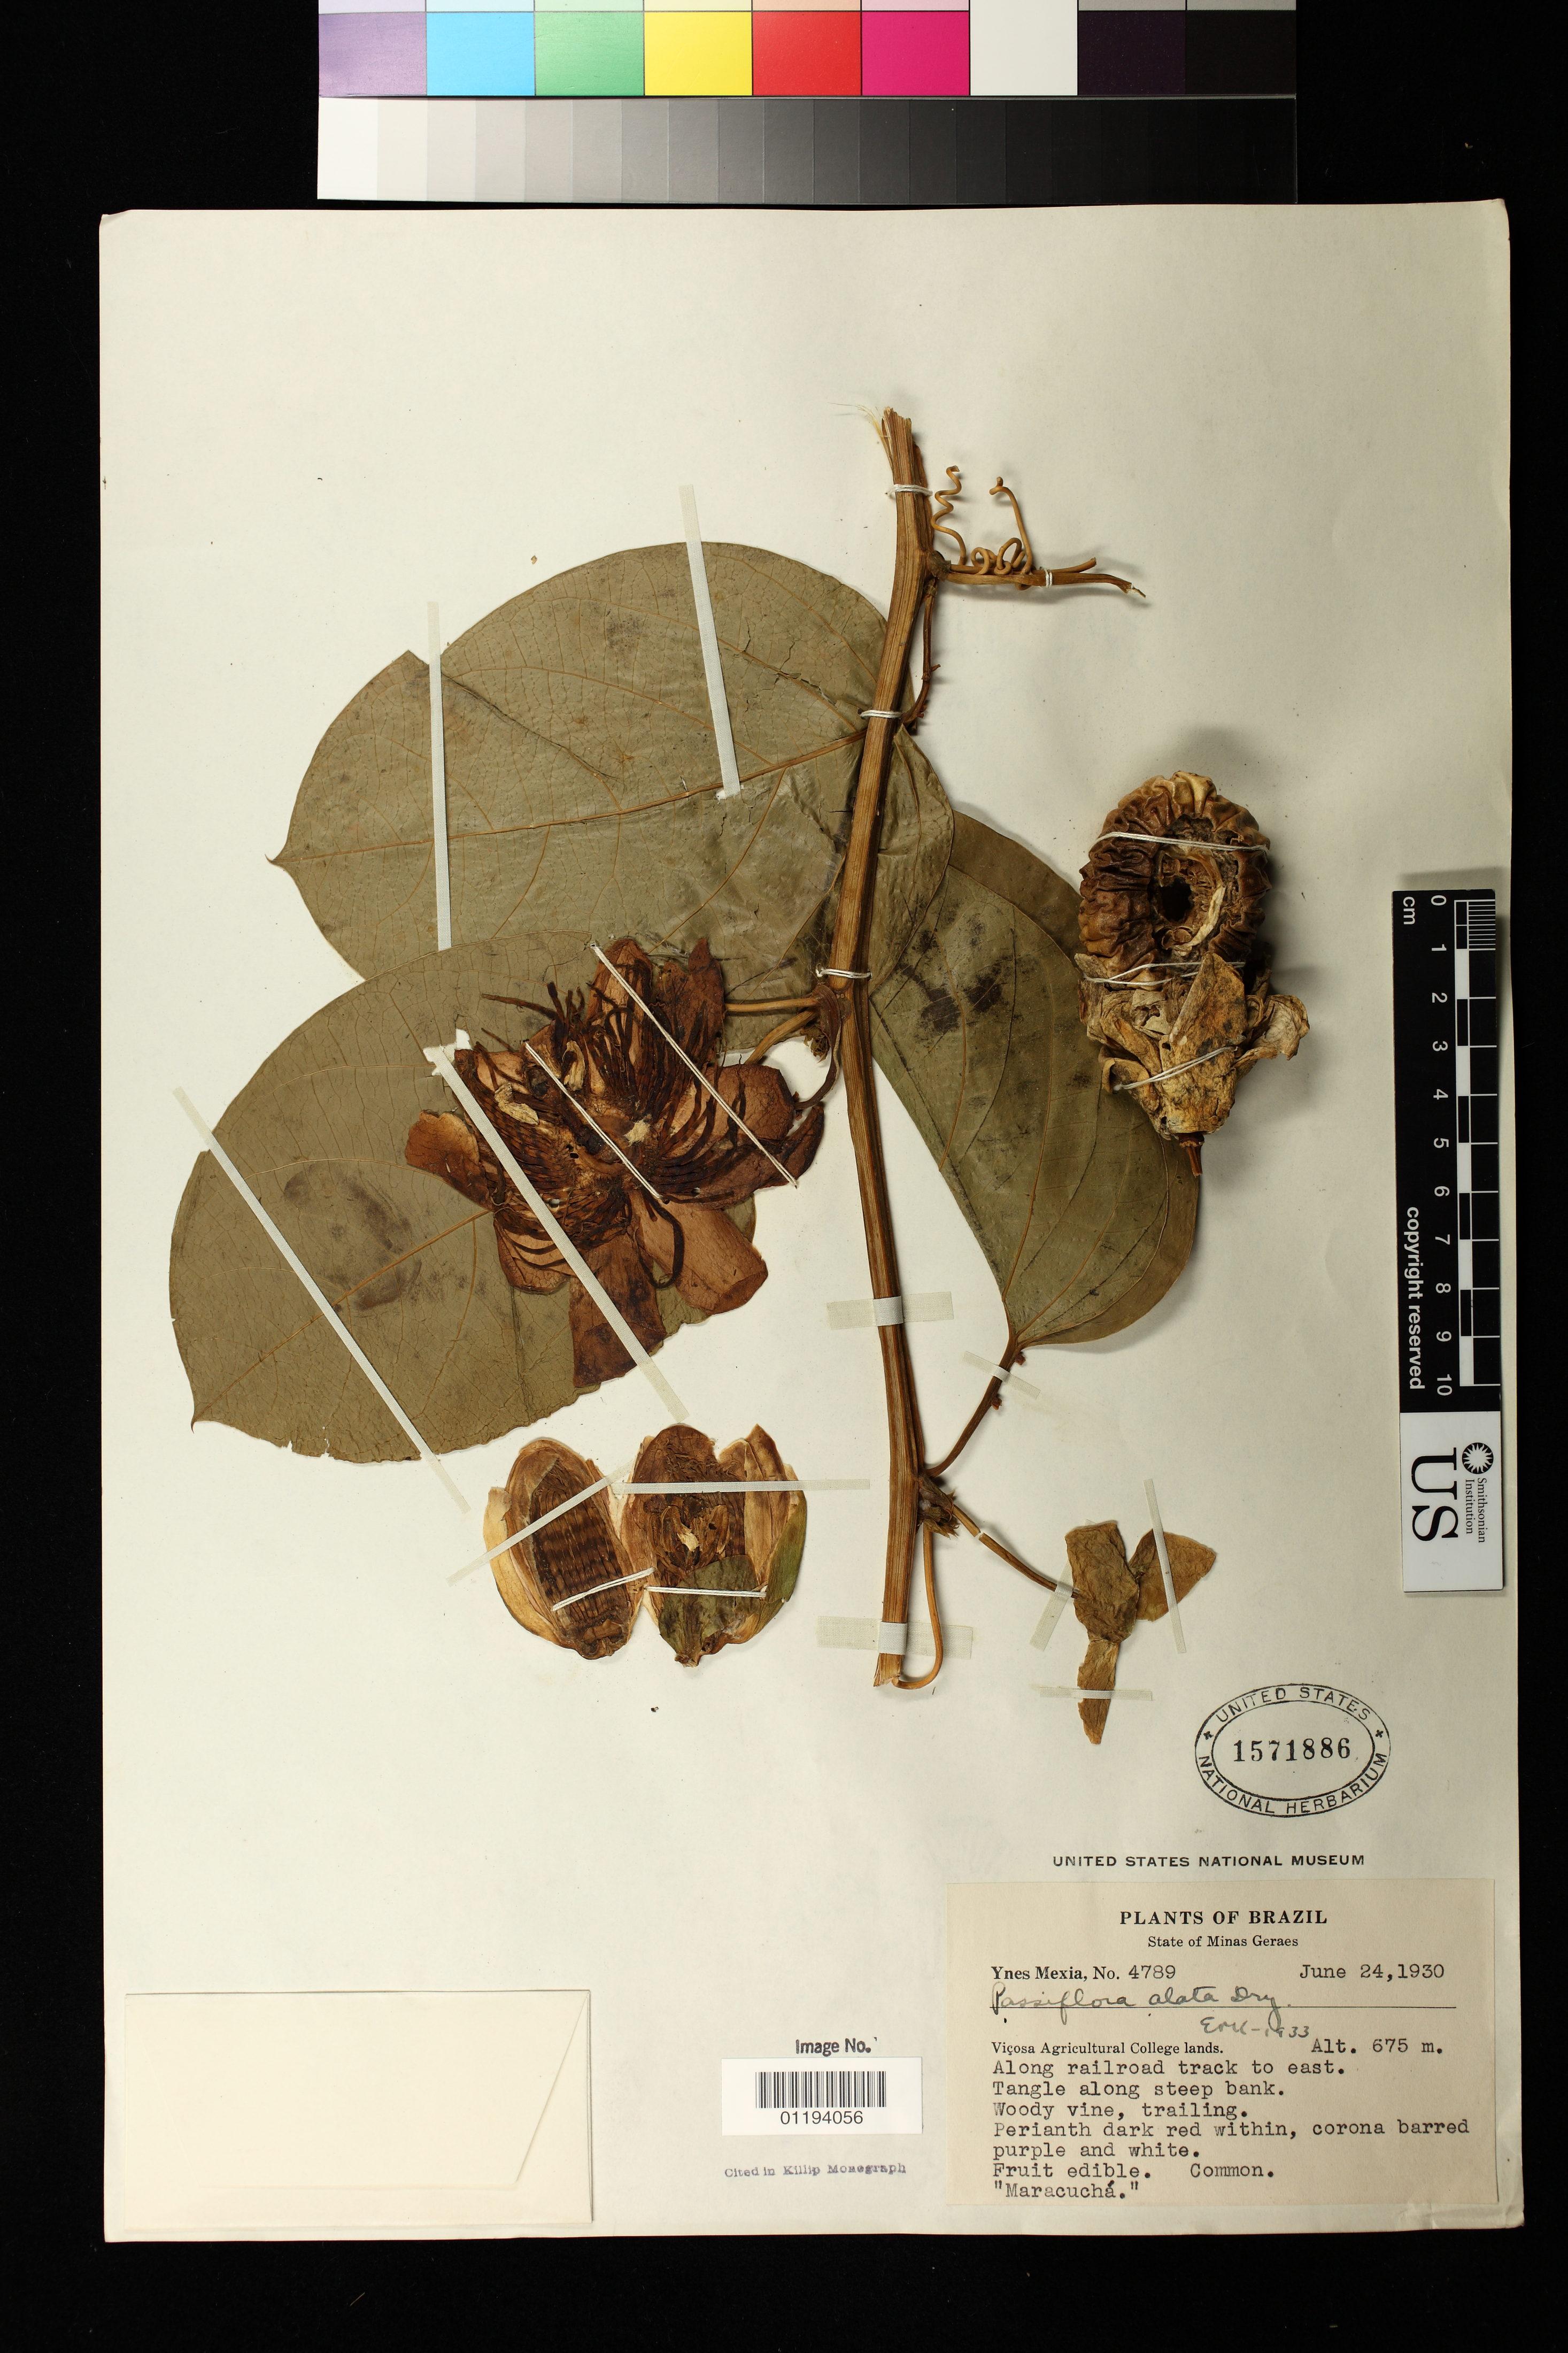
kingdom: Plantae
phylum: Tracheophyta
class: Magnoliopsida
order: Malpighiales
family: Passifloraceae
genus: Passiflora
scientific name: Passiflora alata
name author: Curtis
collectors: Y. Mexia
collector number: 4789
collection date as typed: Jun 24 1930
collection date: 1930-06-24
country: Brazil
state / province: Minas Gerais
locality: Vicosa Agricultural College lands, along railroad track to east.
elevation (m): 675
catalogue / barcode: US 1571886